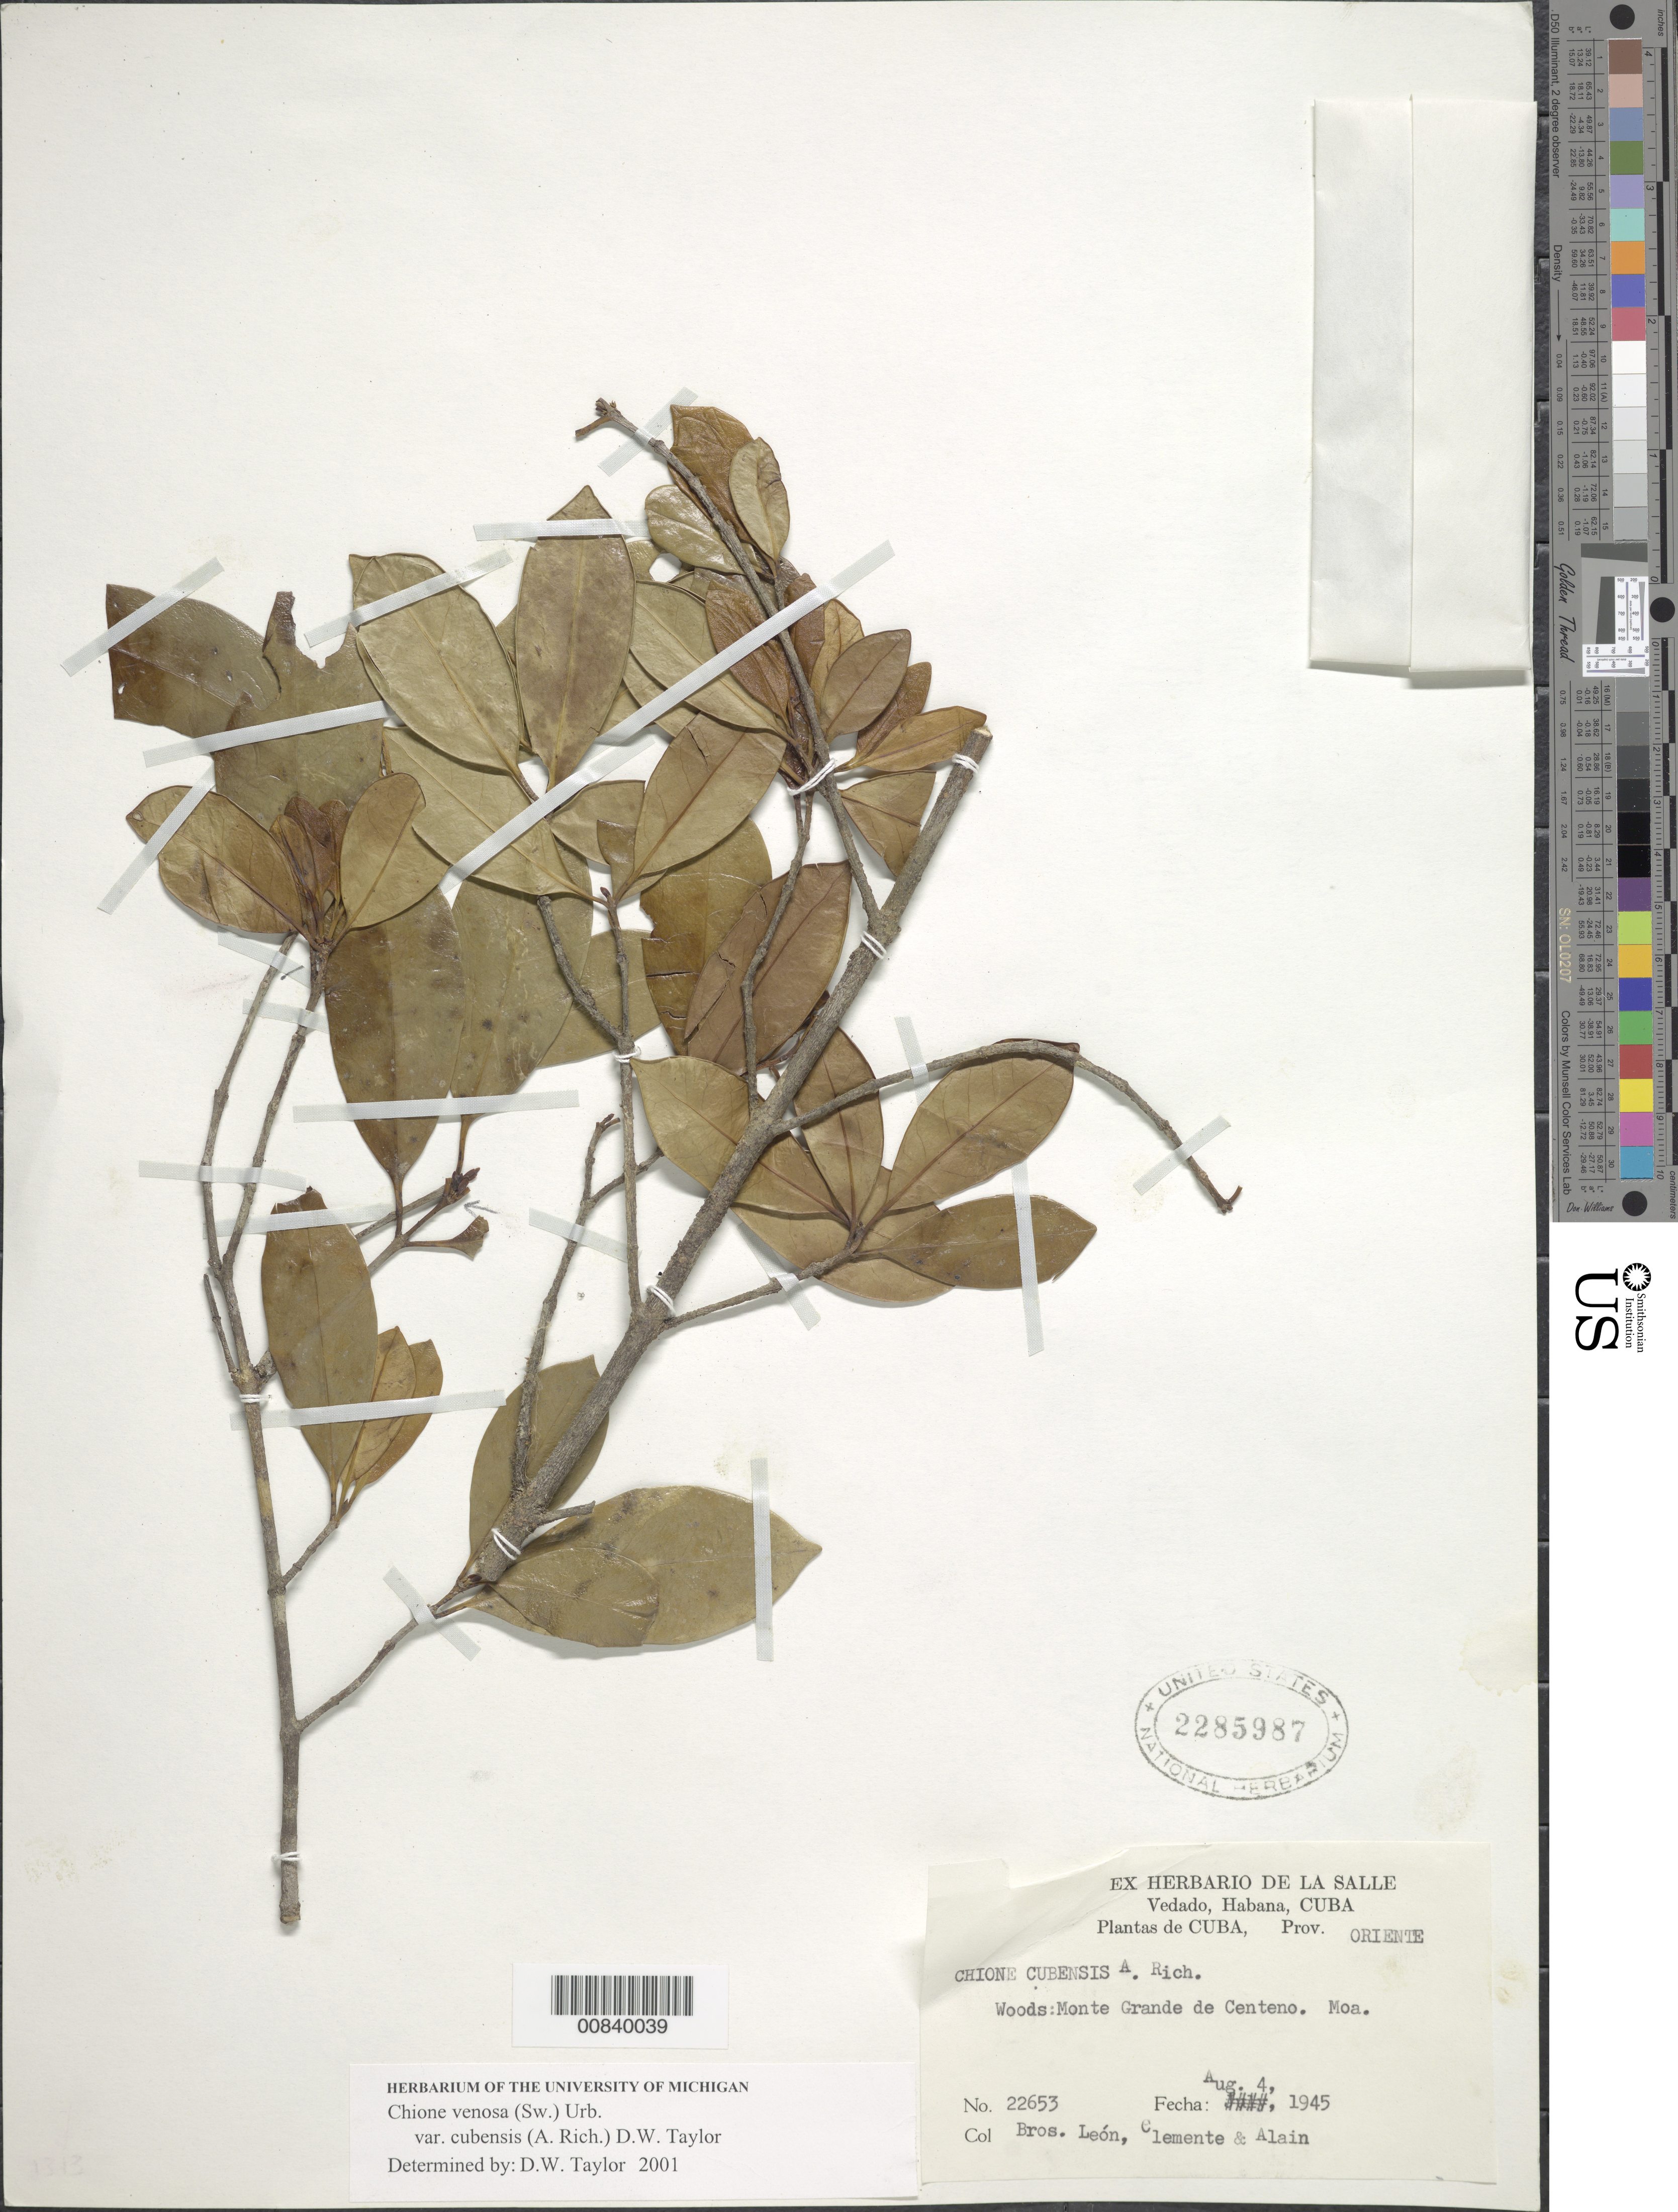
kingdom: Plantae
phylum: Tracheophyta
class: Magnoliopsida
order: Gentianales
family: Rubiaceae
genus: Chione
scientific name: Chione venosa var. cubensis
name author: (Sw.) Urb.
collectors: Bro. León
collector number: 22653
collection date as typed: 04 Aug 1945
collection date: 1945-08-04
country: Cuba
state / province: Oriente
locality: Monte Grande de Centeno. Moa.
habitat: Woods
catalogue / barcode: US 2285987